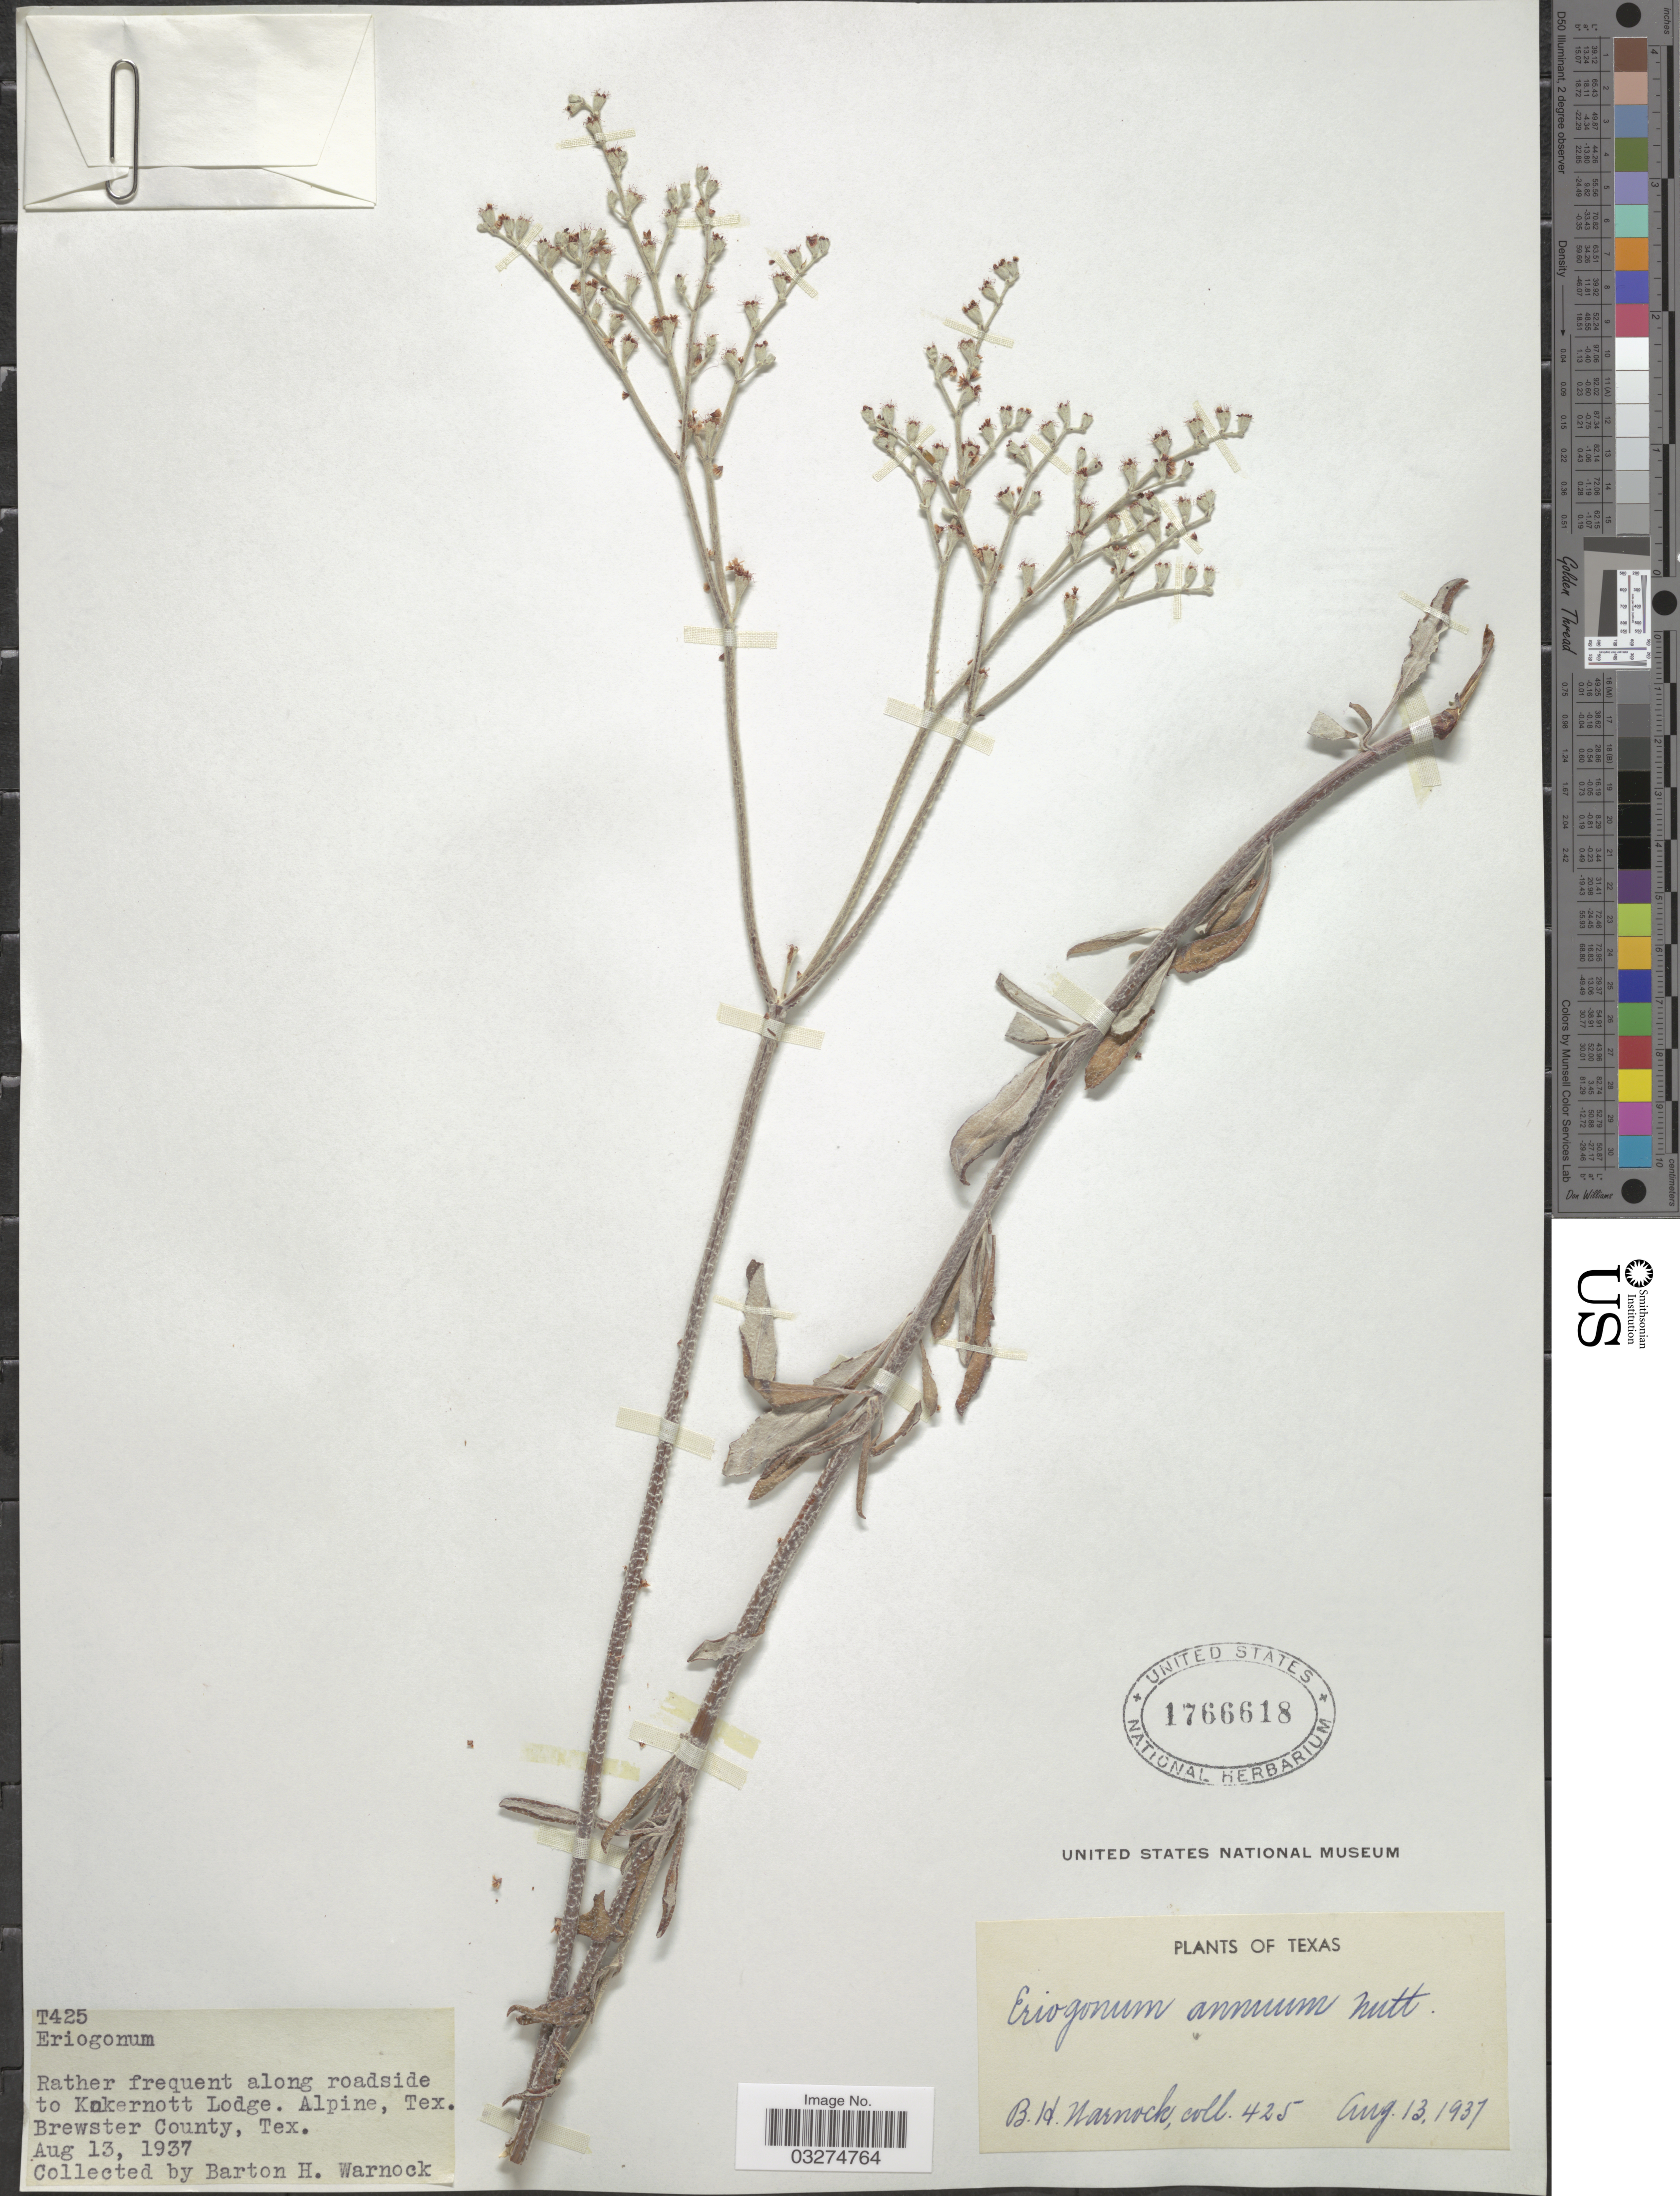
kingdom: Plantae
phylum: Tracheophyta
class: Magnoliopsida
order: Caryophyllales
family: Polygonaceae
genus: Eriogonum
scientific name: Eriogonum annuum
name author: Nutt.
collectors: B. H. Warnock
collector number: T425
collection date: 1937-08-13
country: United States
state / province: Texas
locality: Rather frequent along roadside to Kokernott Lodge. Alpine, Brewster County.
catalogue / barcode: US 1766618